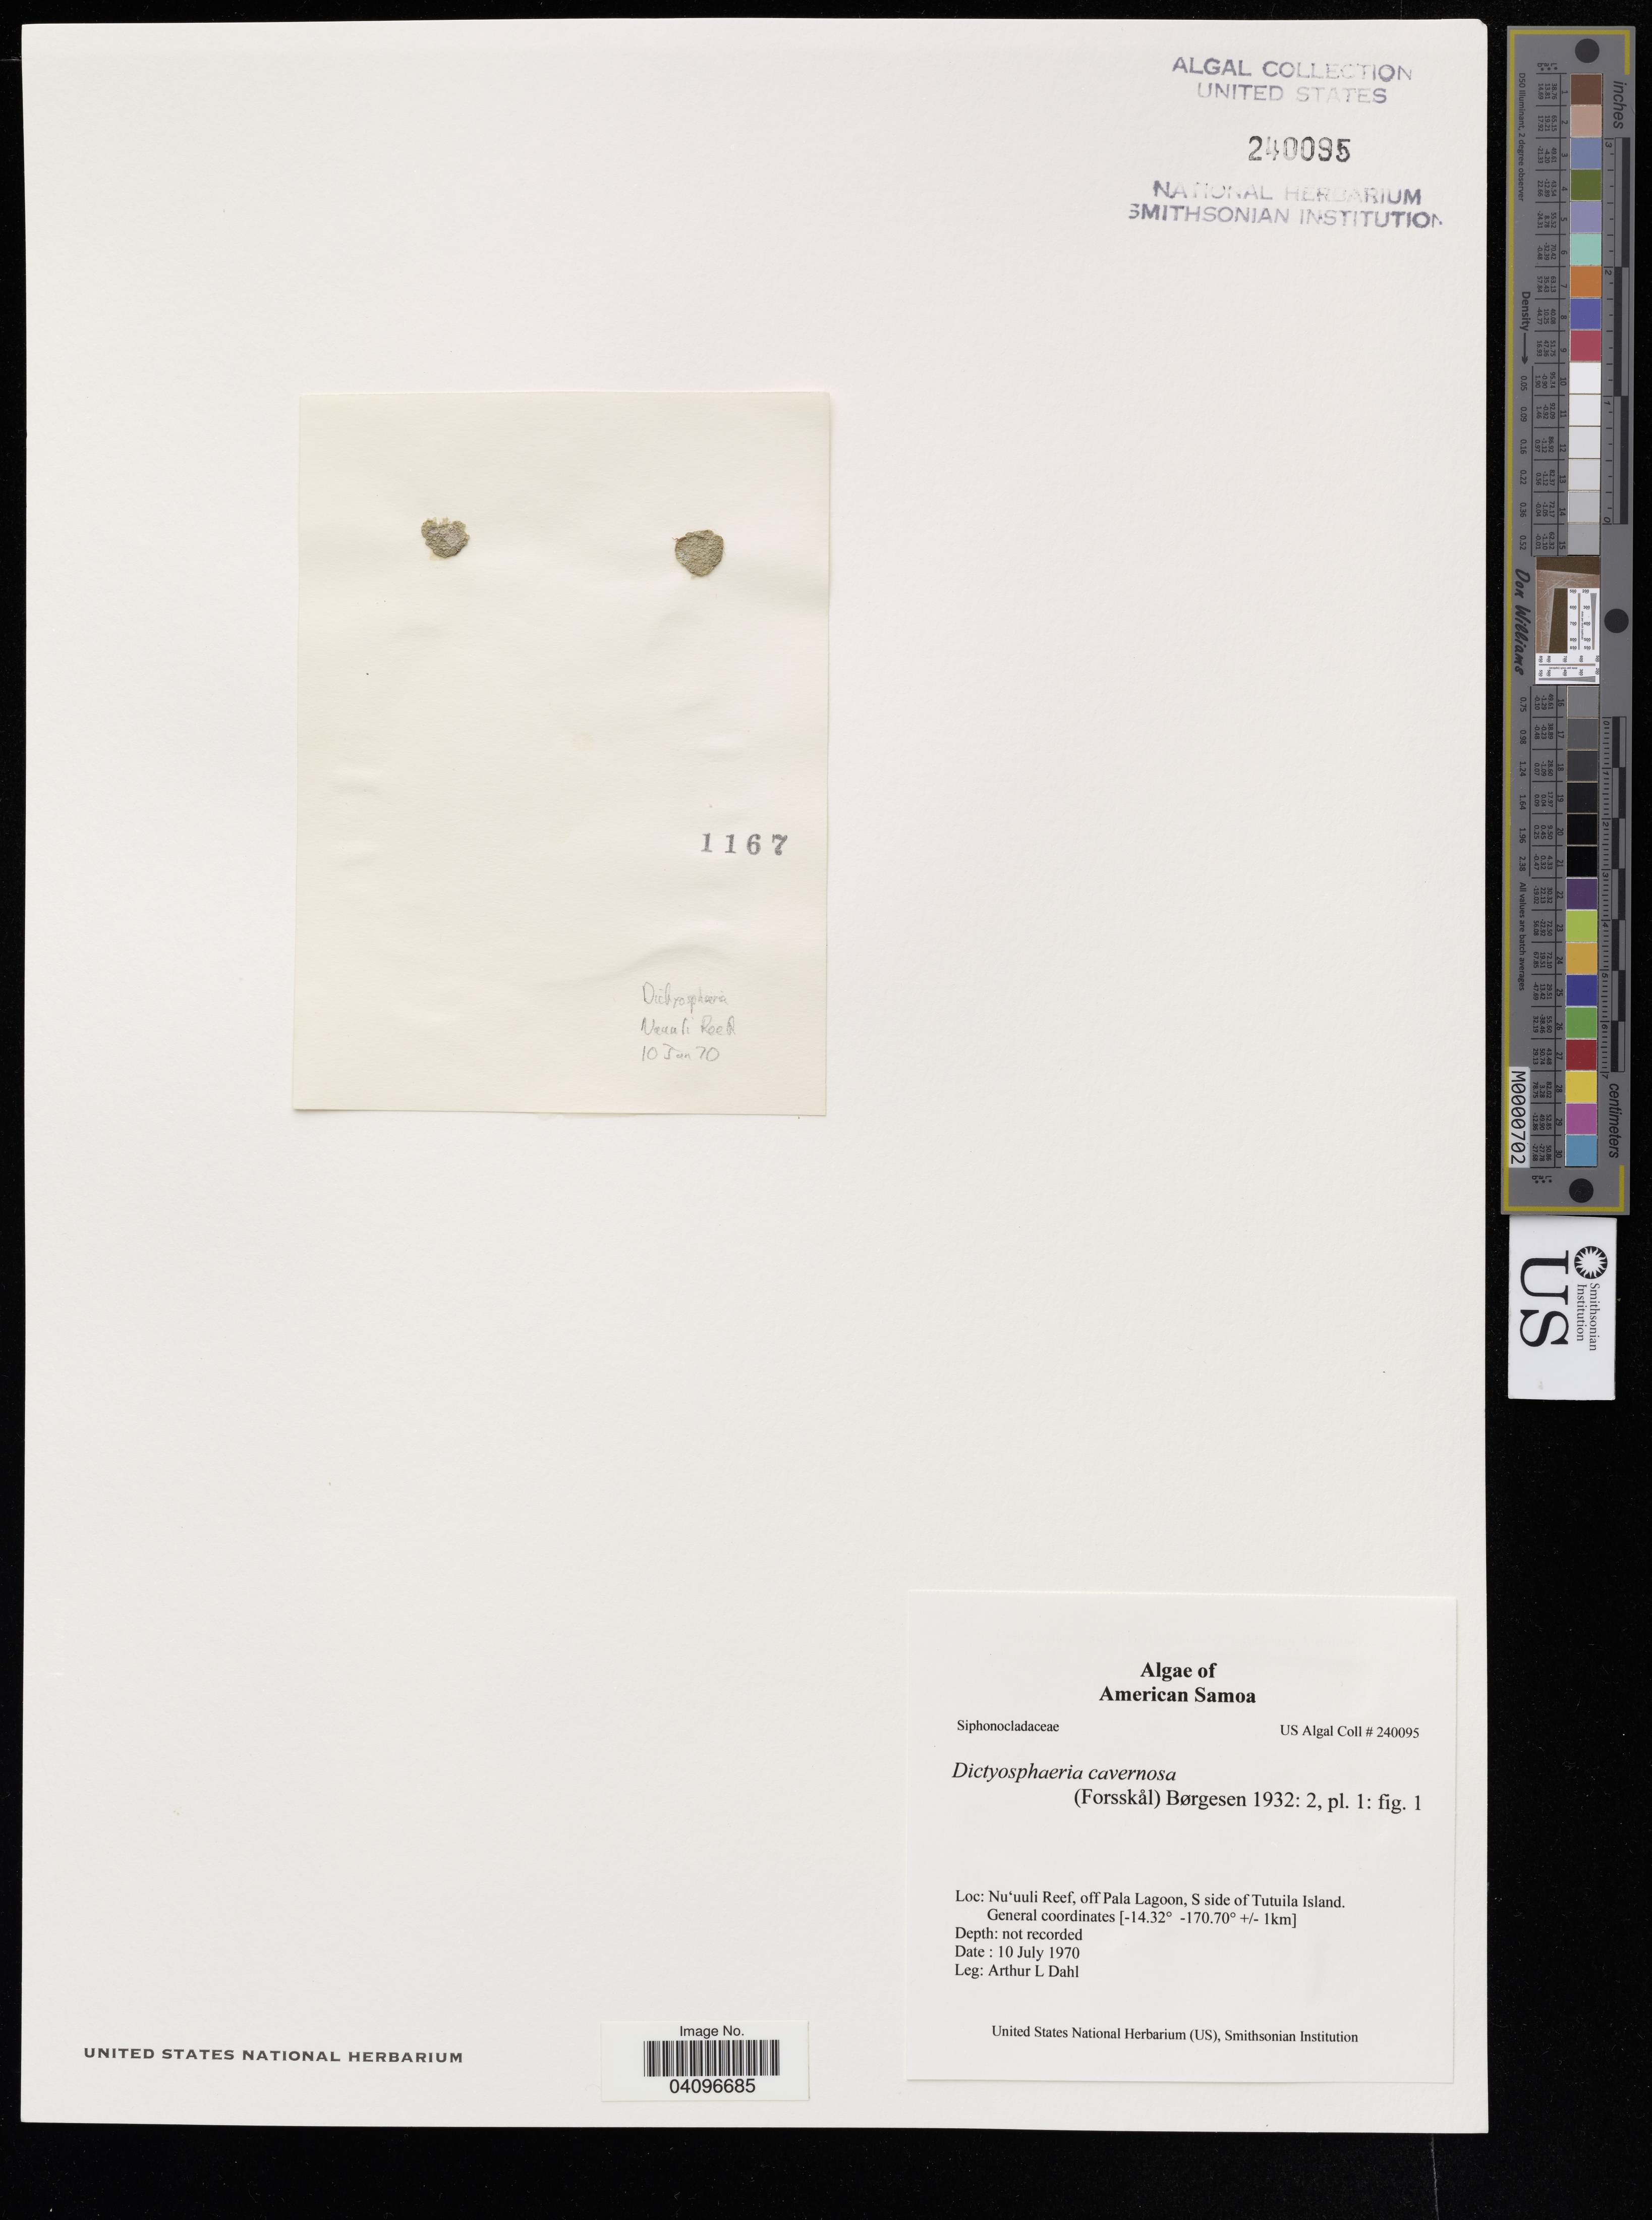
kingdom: Plantae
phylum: Chlorophyta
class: Ulvophyceae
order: Siphonocladales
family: Siphonocladaceae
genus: Dictyosphaeria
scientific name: Dictyosphaeria cavernosa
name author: (Forssk.) Børgesen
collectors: A. Dahl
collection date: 1970-07-10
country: American Samoa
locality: American Samoa. Nu'uuli Reef, off Pala Lagoon, S side of Tutuila Island.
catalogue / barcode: US 240095